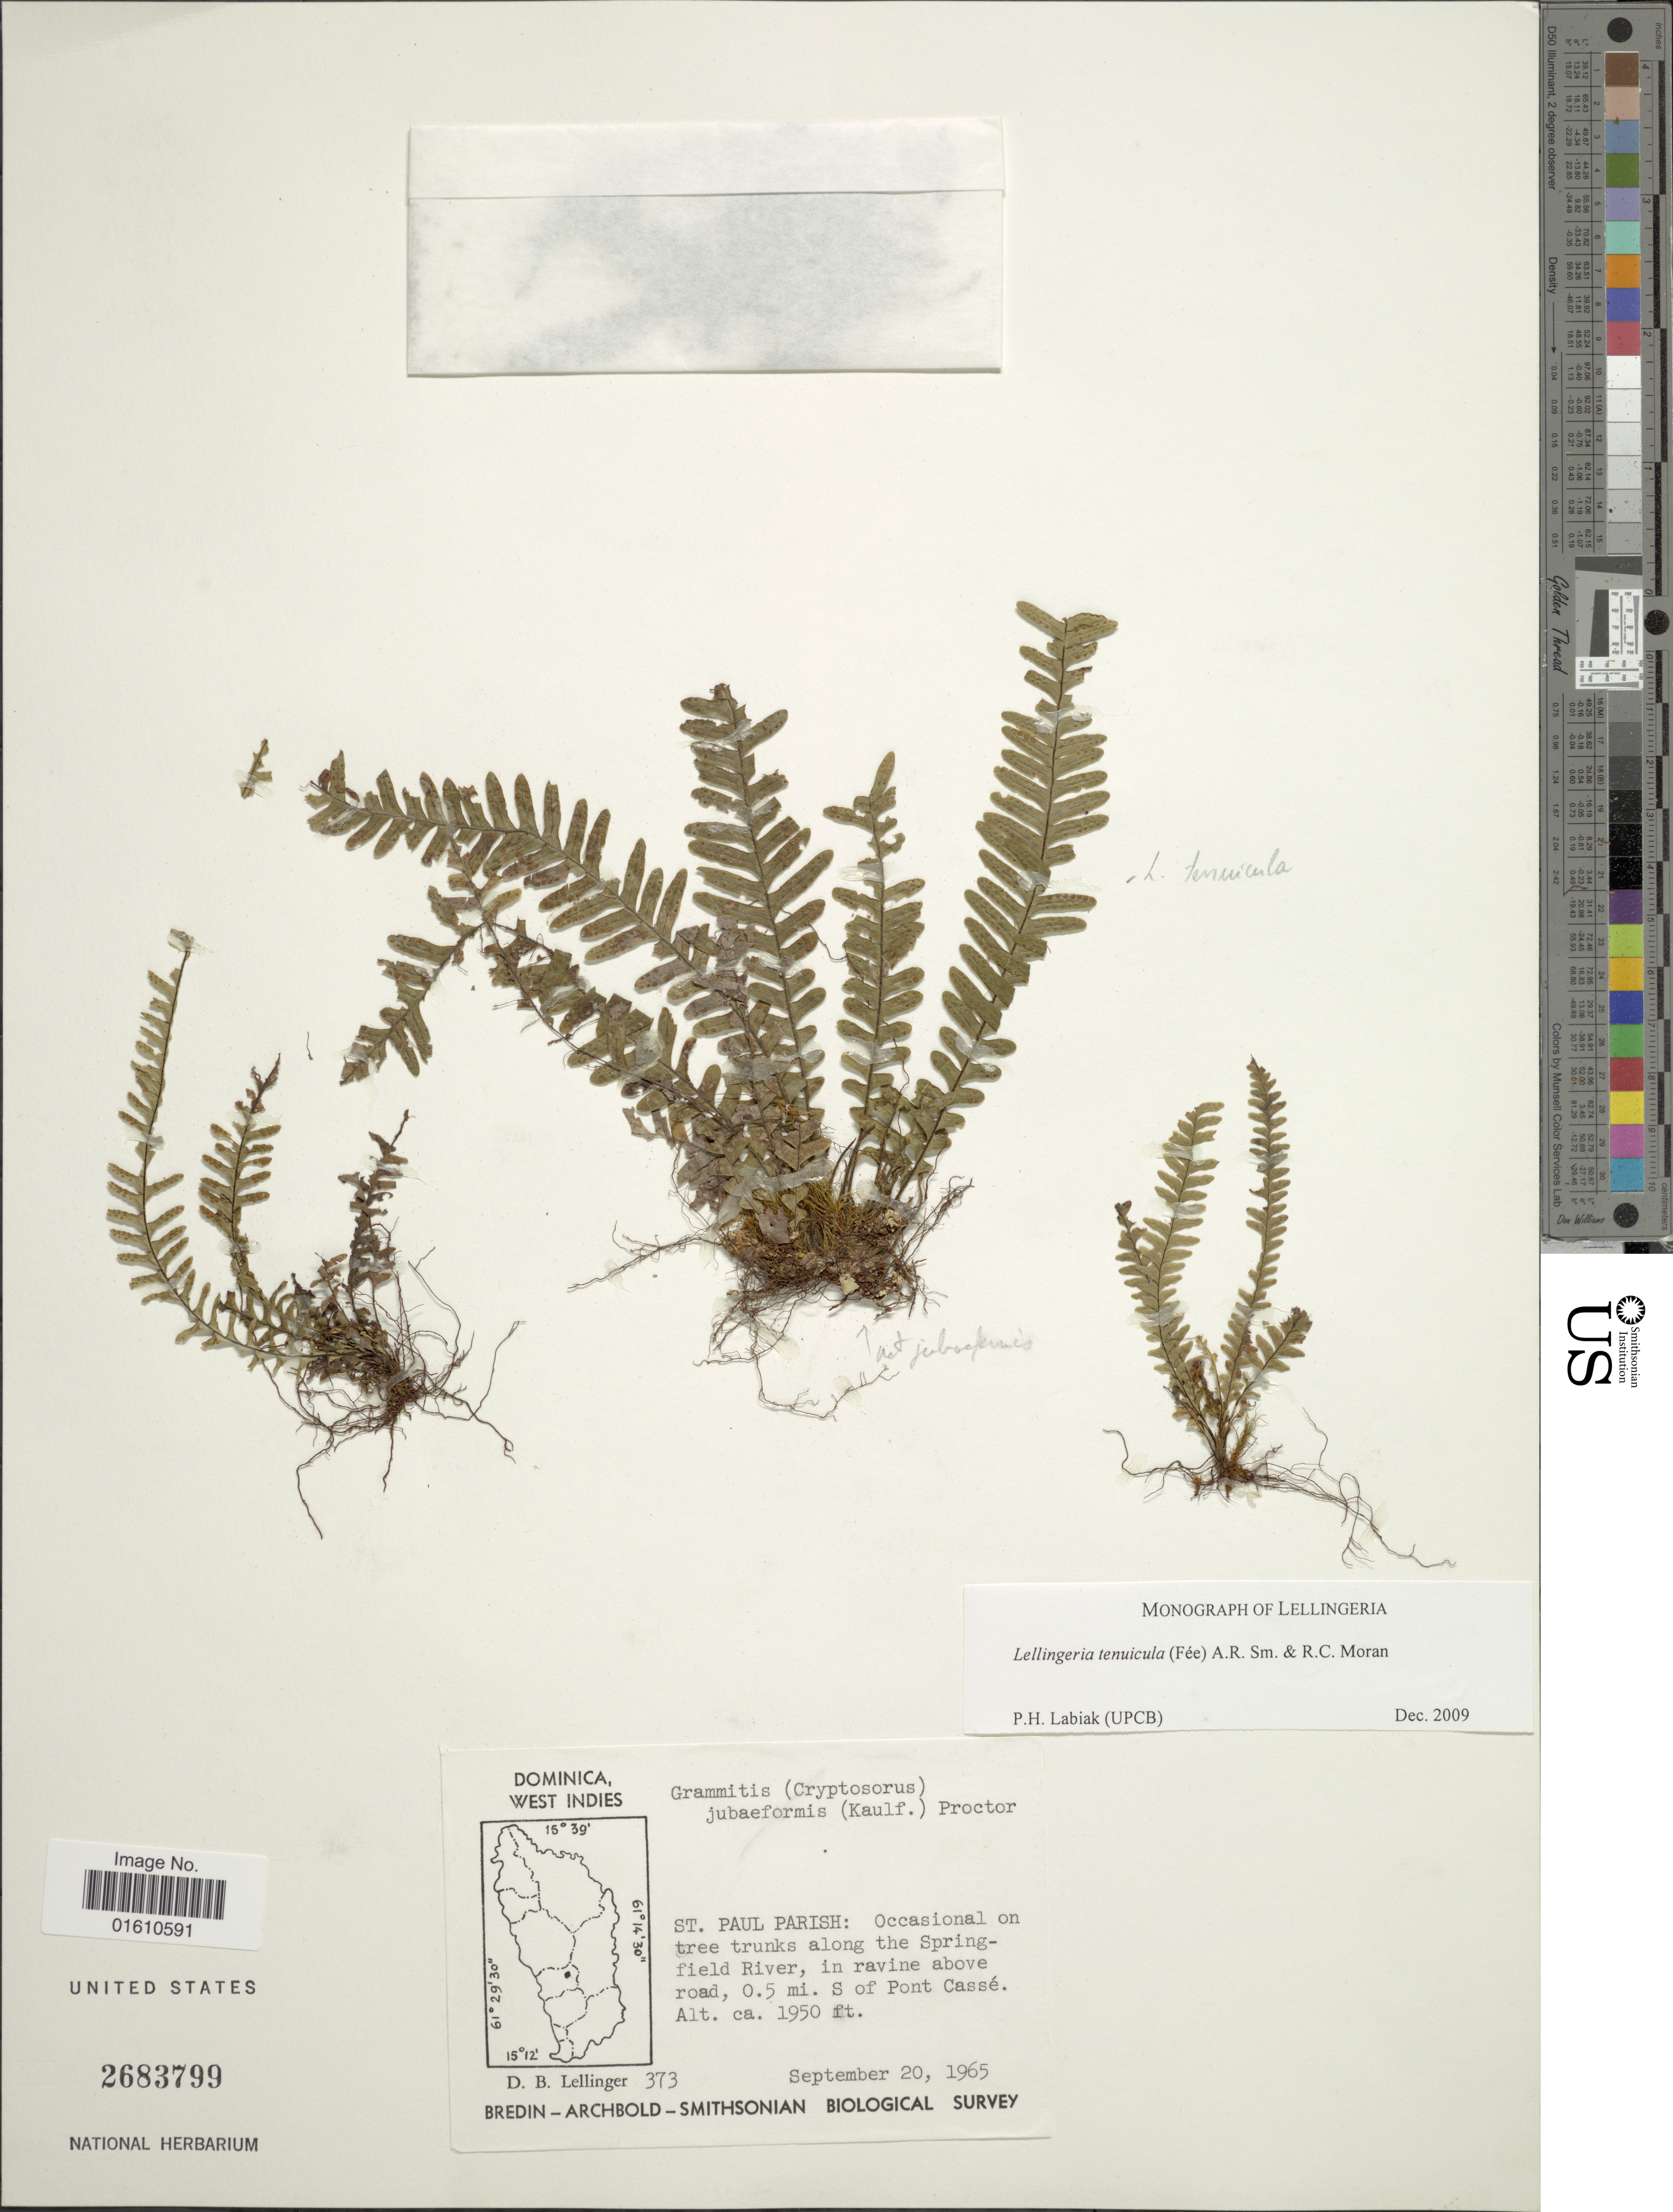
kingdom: Plantae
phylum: Tracheophyta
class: Polypodiopsida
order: Polypodiales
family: Polypodiaceae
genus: Lellingeria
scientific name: Lellingeria tenuicula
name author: (Fée) A.R. Sm. & R.C. Moran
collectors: D. B. Lellinger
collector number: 373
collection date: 1965-09-20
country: Dominica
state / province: St. Paul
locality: Dominica, West Indies, St. Paul Parish: Occasional on tree trunks along the Springfield River, in ravine above road, 0.5 mi. S of Pont Cassé.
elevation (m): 594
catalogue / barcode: US 2683799